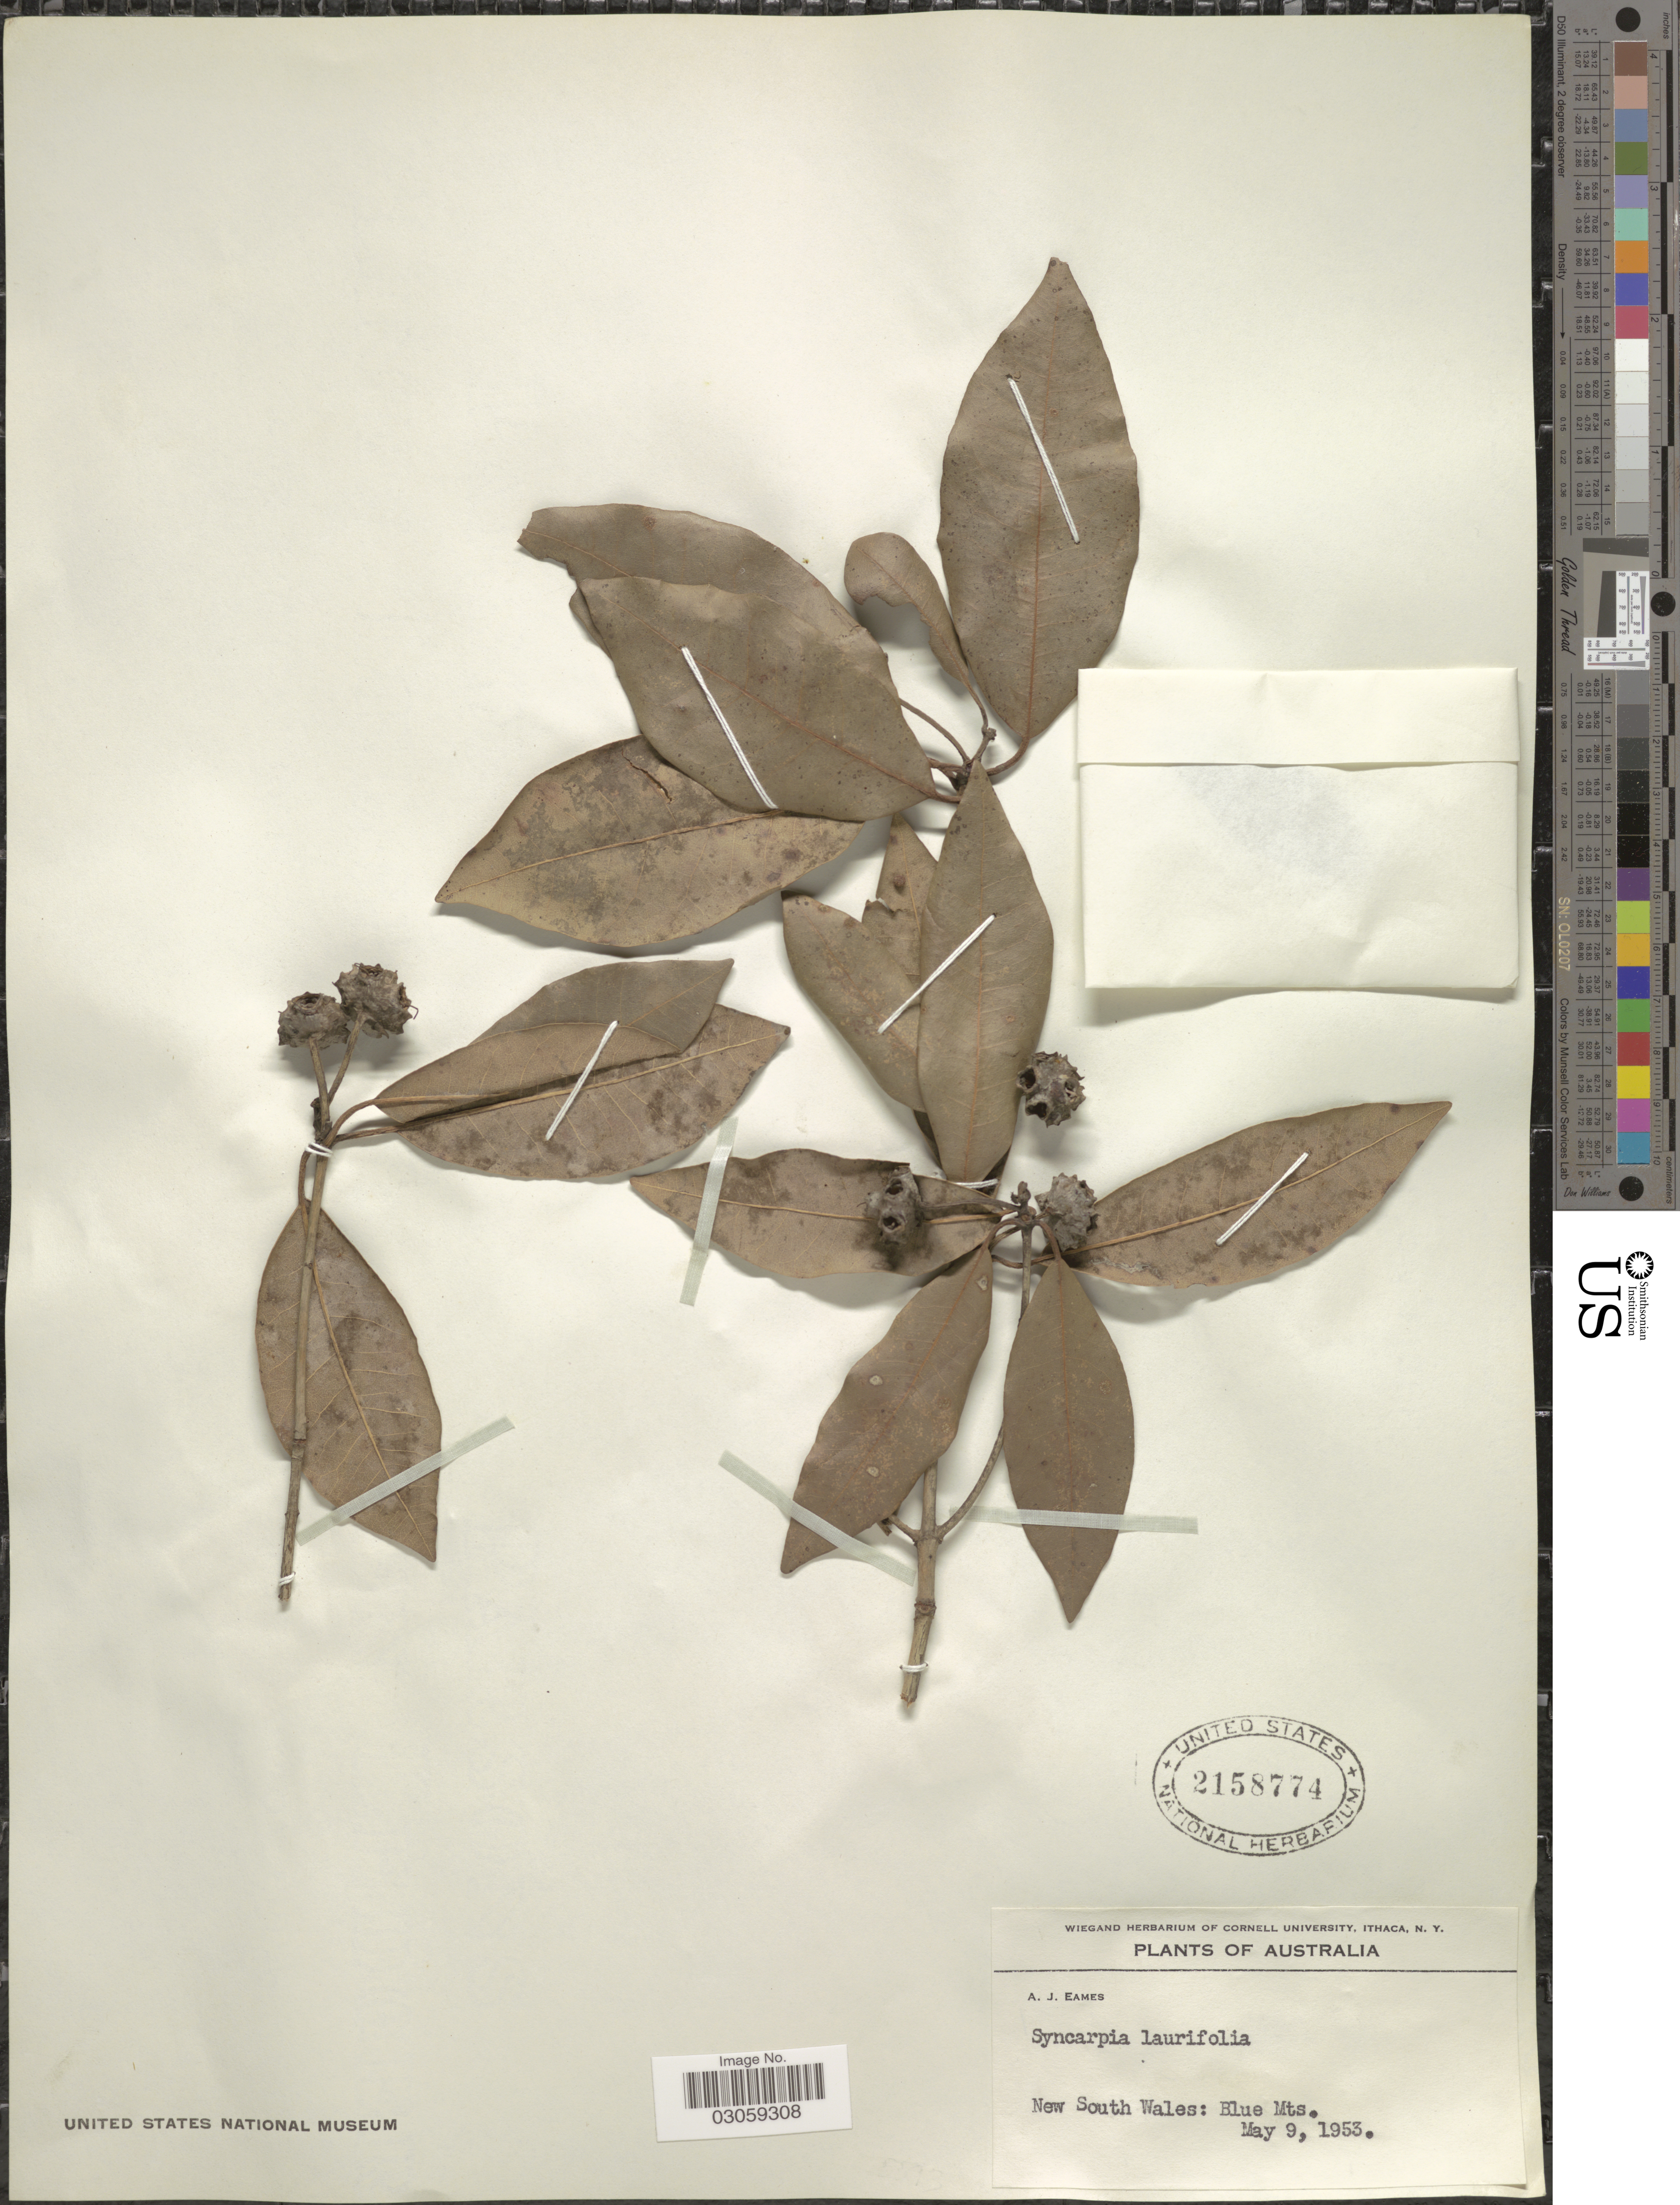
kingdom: Plantae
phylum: Tracheophyta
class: Magnoliopsida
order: Myrtales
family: Myrtaceae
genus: Syncarpia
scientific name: Syncarpia glomulifera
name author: (Sm.) Nied.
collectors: A. J. Eames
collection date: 1953-05-09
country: Australia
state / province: New South Wales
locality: Blue Mts.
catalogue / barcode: US 2158774